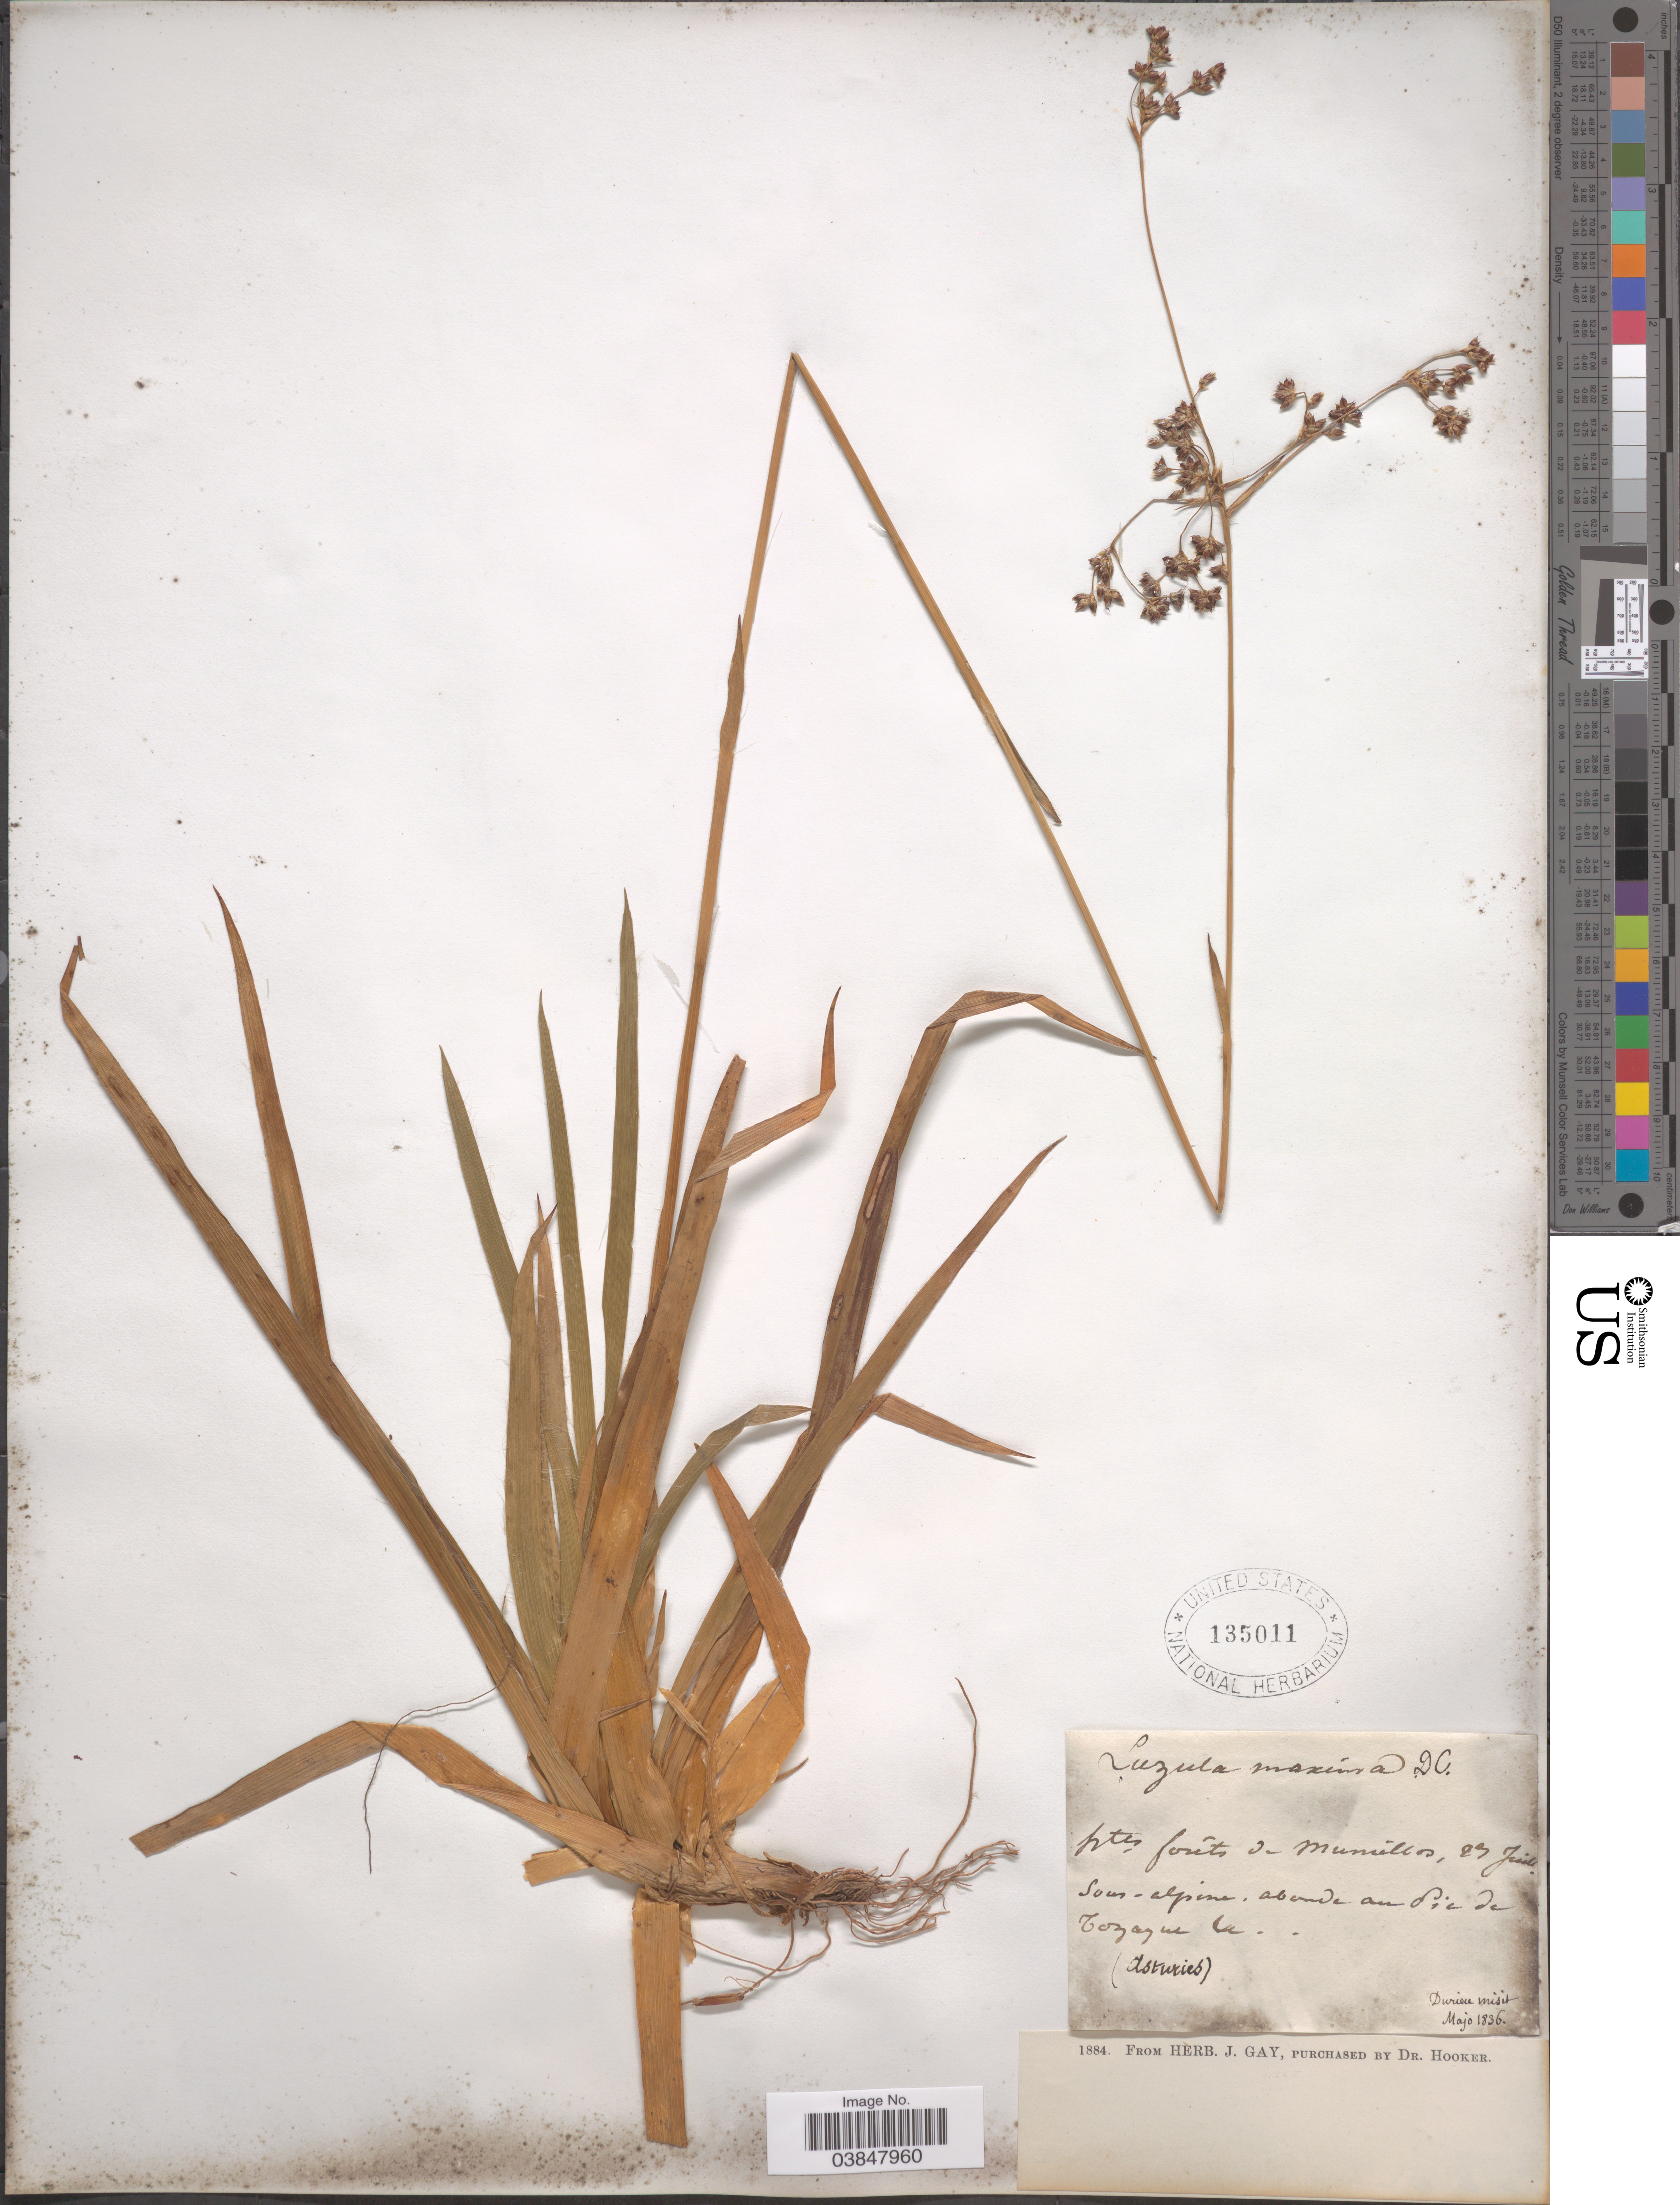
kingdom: Plantae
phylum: Tracheophyta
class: Liliopsida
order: Poales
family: Juncaceae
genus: Luzula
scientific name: Luzula luzuloides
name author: (Lam.) Dandy & Wilmott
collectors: Durieu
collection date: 1836-05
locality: Sous - elpina, abonde andic de Cozazue [interpreted] La. (Asturies).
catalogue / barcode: US 135011